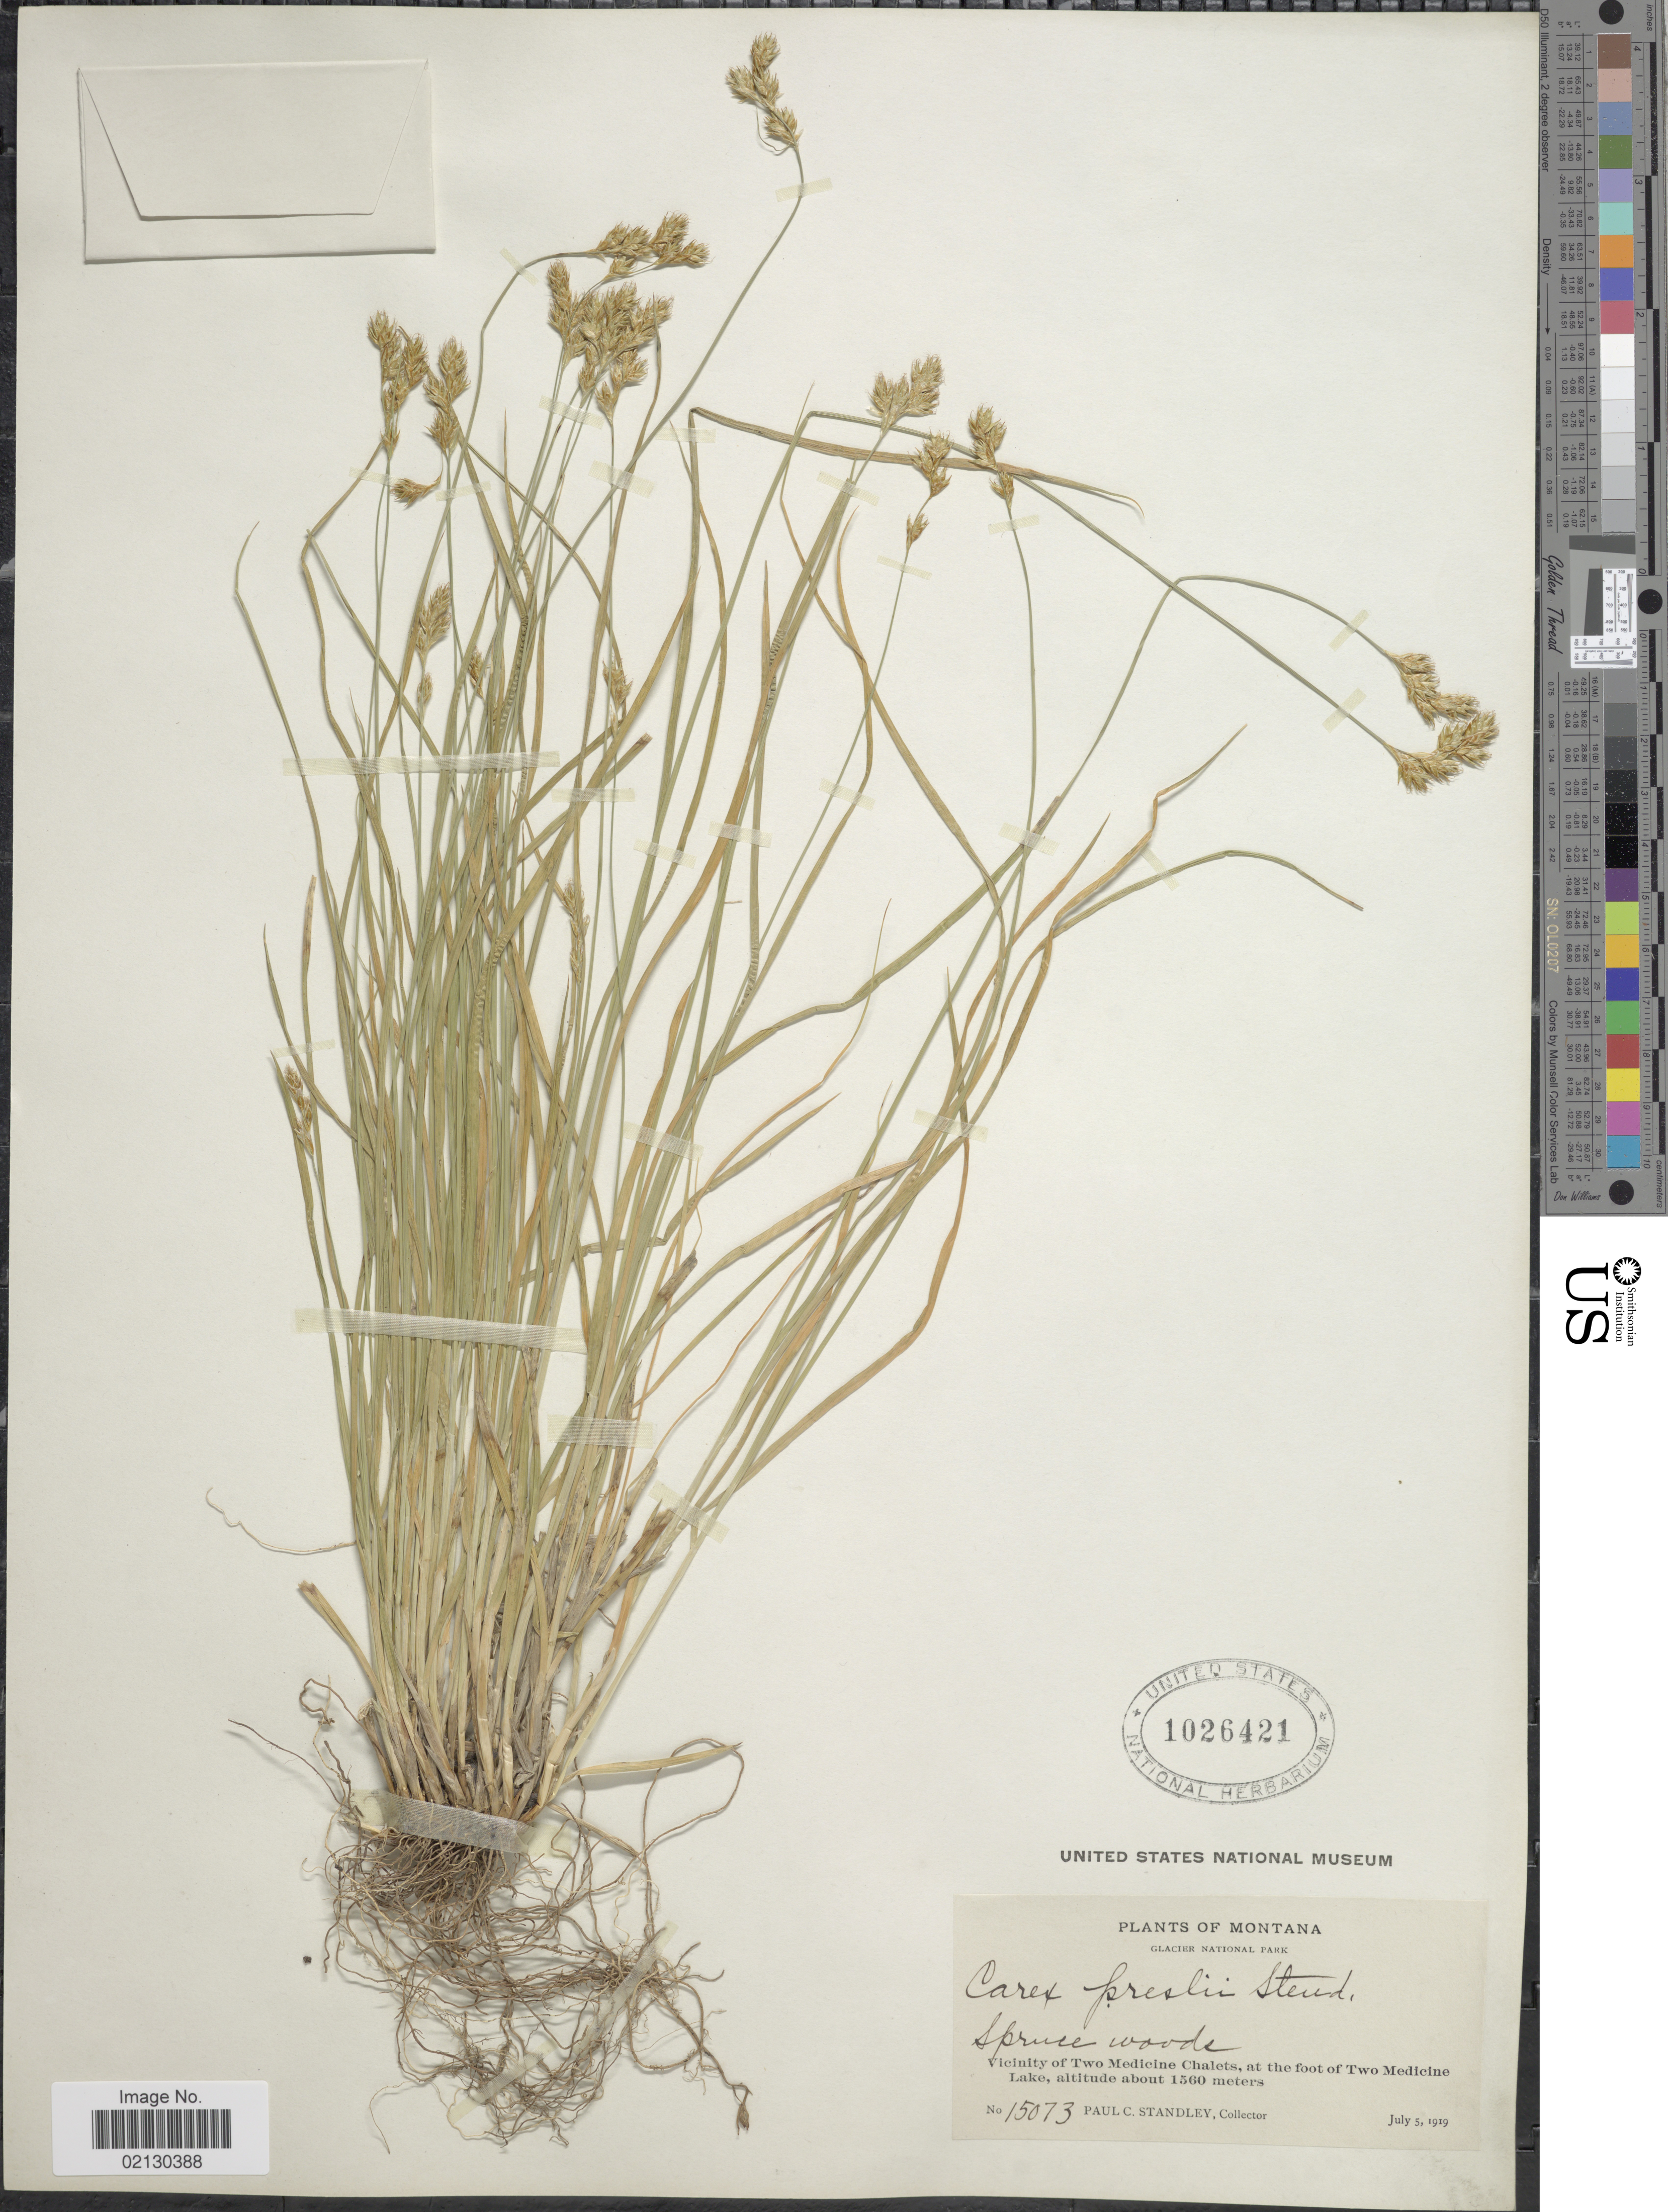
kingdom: Plantae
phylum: Tracheophyta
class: Liliopsida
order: Poales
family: Cyperaceae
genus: Carex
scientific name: Carex preslii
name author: Steud.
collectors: P. C. Standley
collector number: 15073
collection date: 1919-07-05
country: United States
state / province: Montana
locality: Glacier National Park. Vicinity of Two Medicine Chalets, at the foot of Two Medicine Lake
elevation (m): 1560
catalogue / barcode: US 1026421